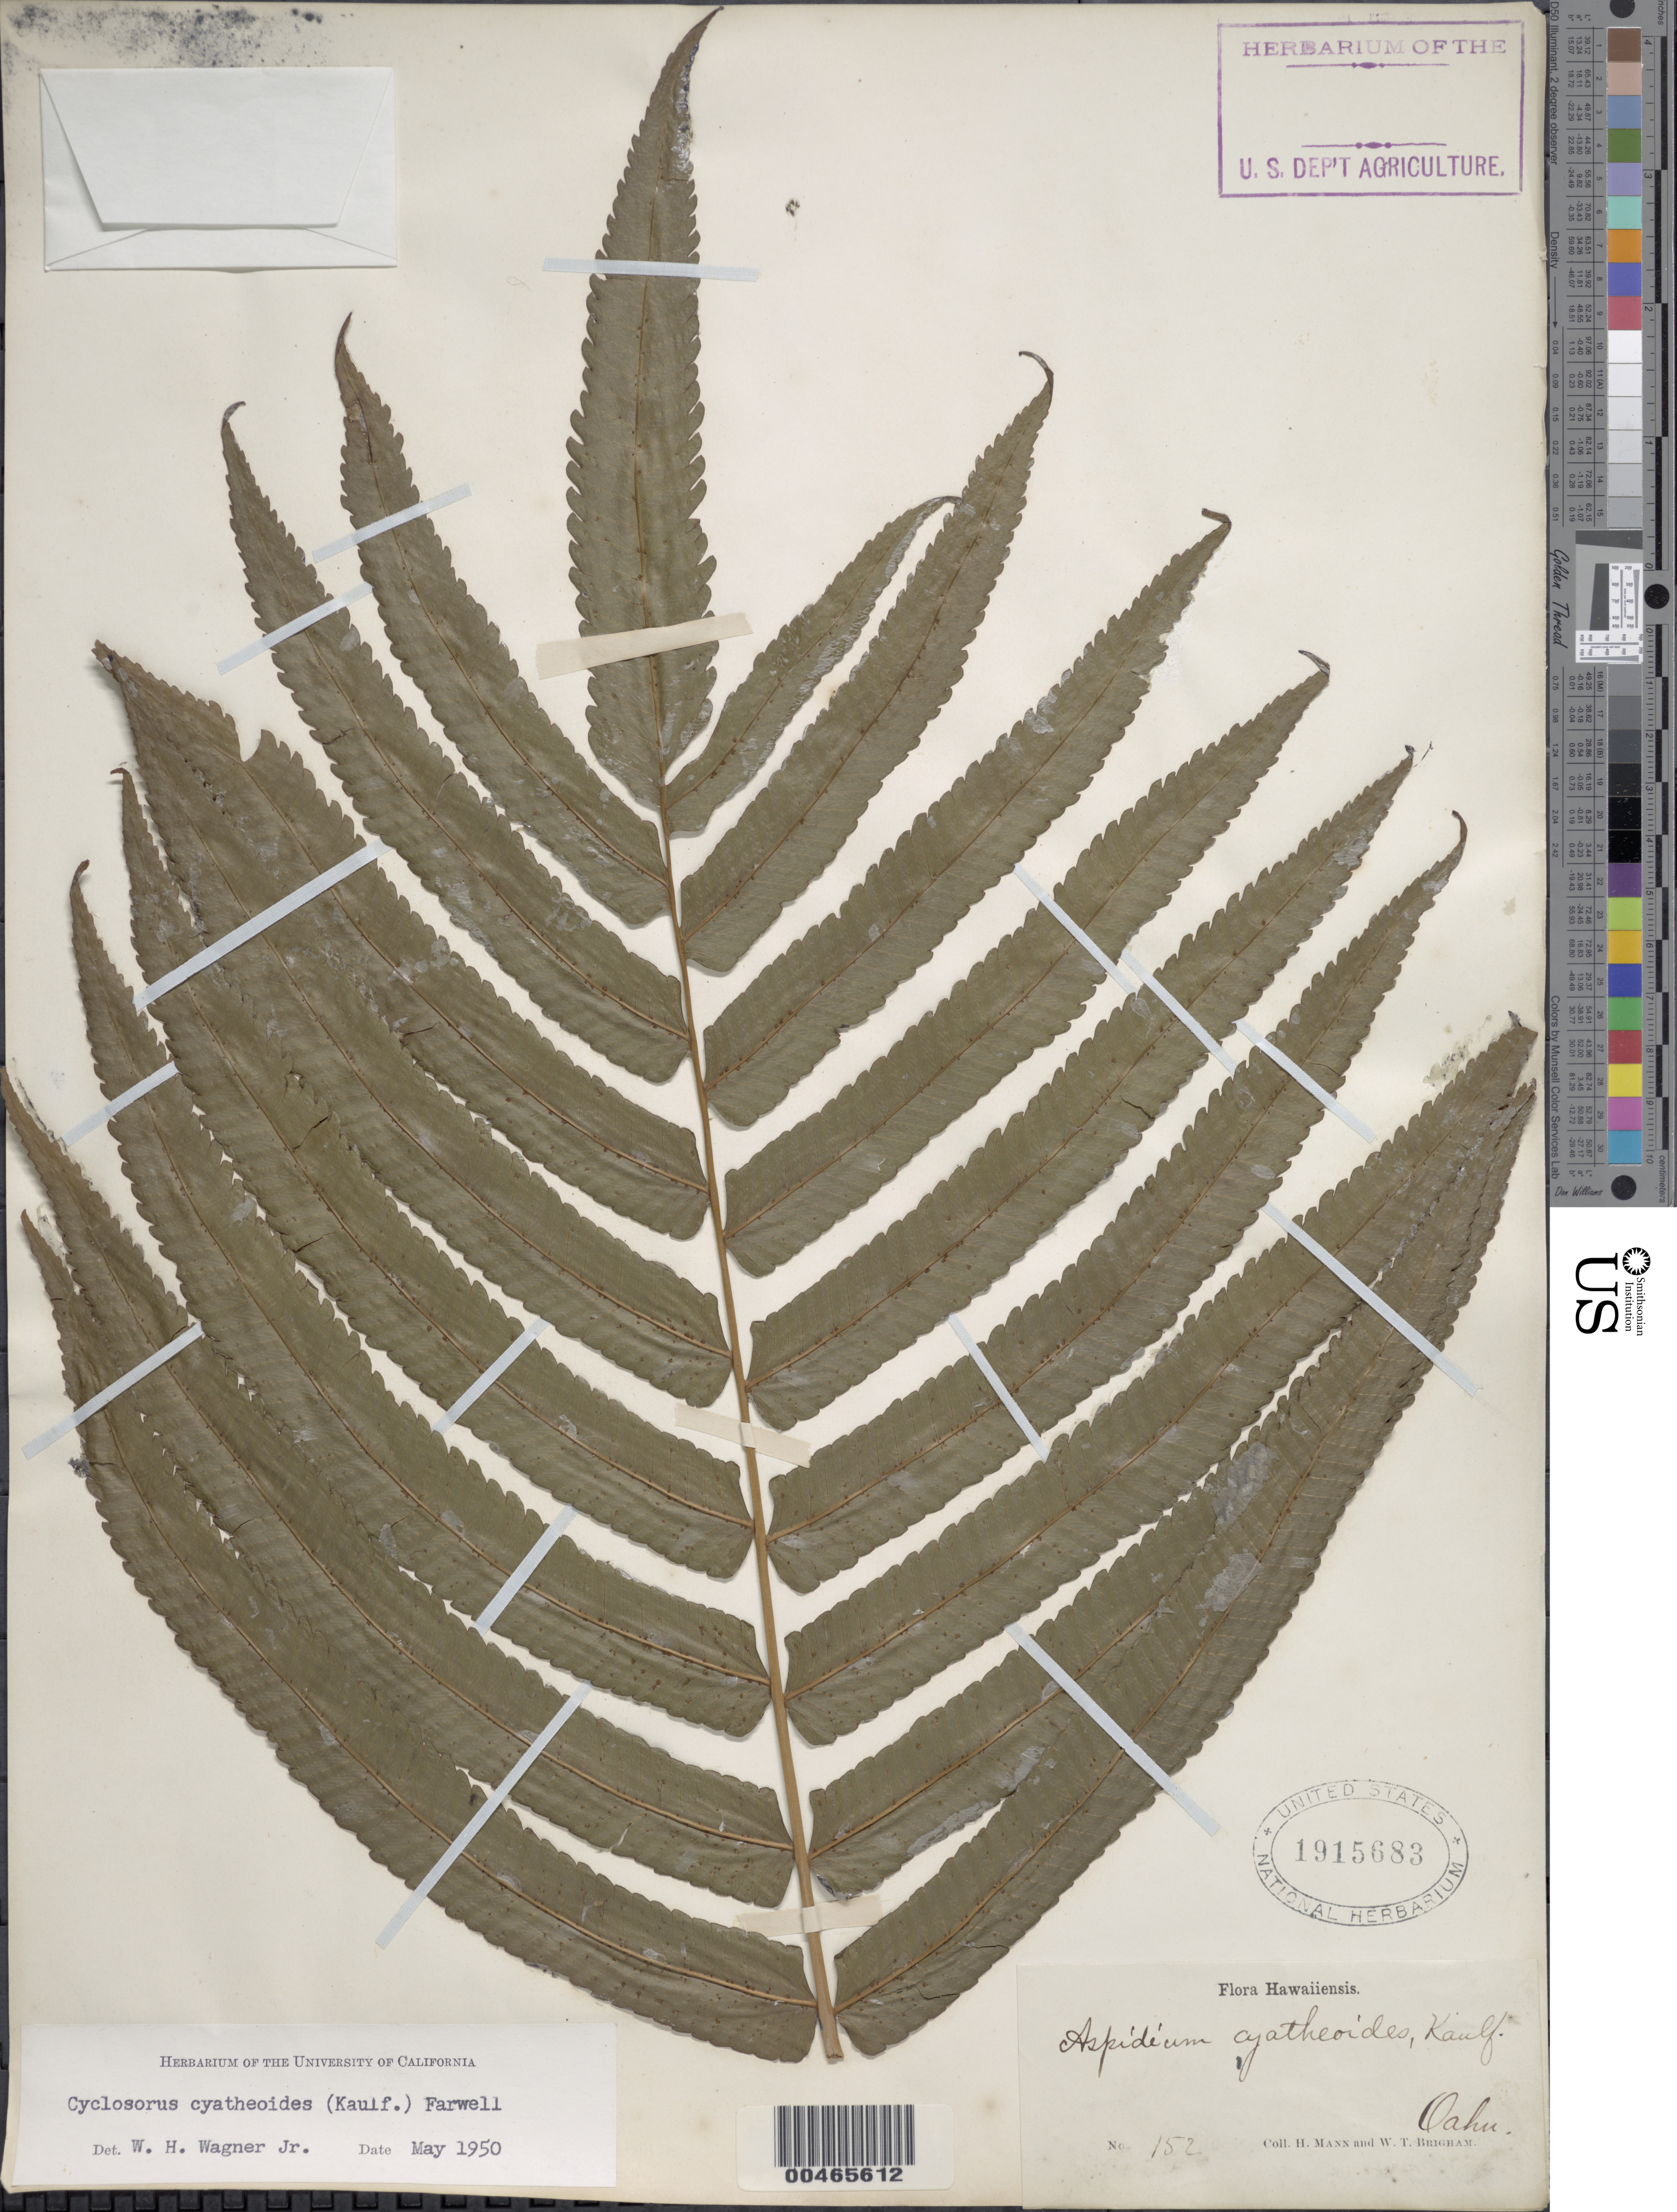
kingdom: Plantae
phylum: Tracheophyta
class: Polypodiopsida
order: Polypodiales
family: Thelypteridaceae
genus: Christella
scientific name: Christella cyatheoides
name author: (Kaulf.) Holttum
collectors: H. Mann & W. T. Brigham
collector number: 152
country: United States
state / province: Hawaii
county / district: Honolulu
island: Oahu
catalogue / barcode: US 1915683